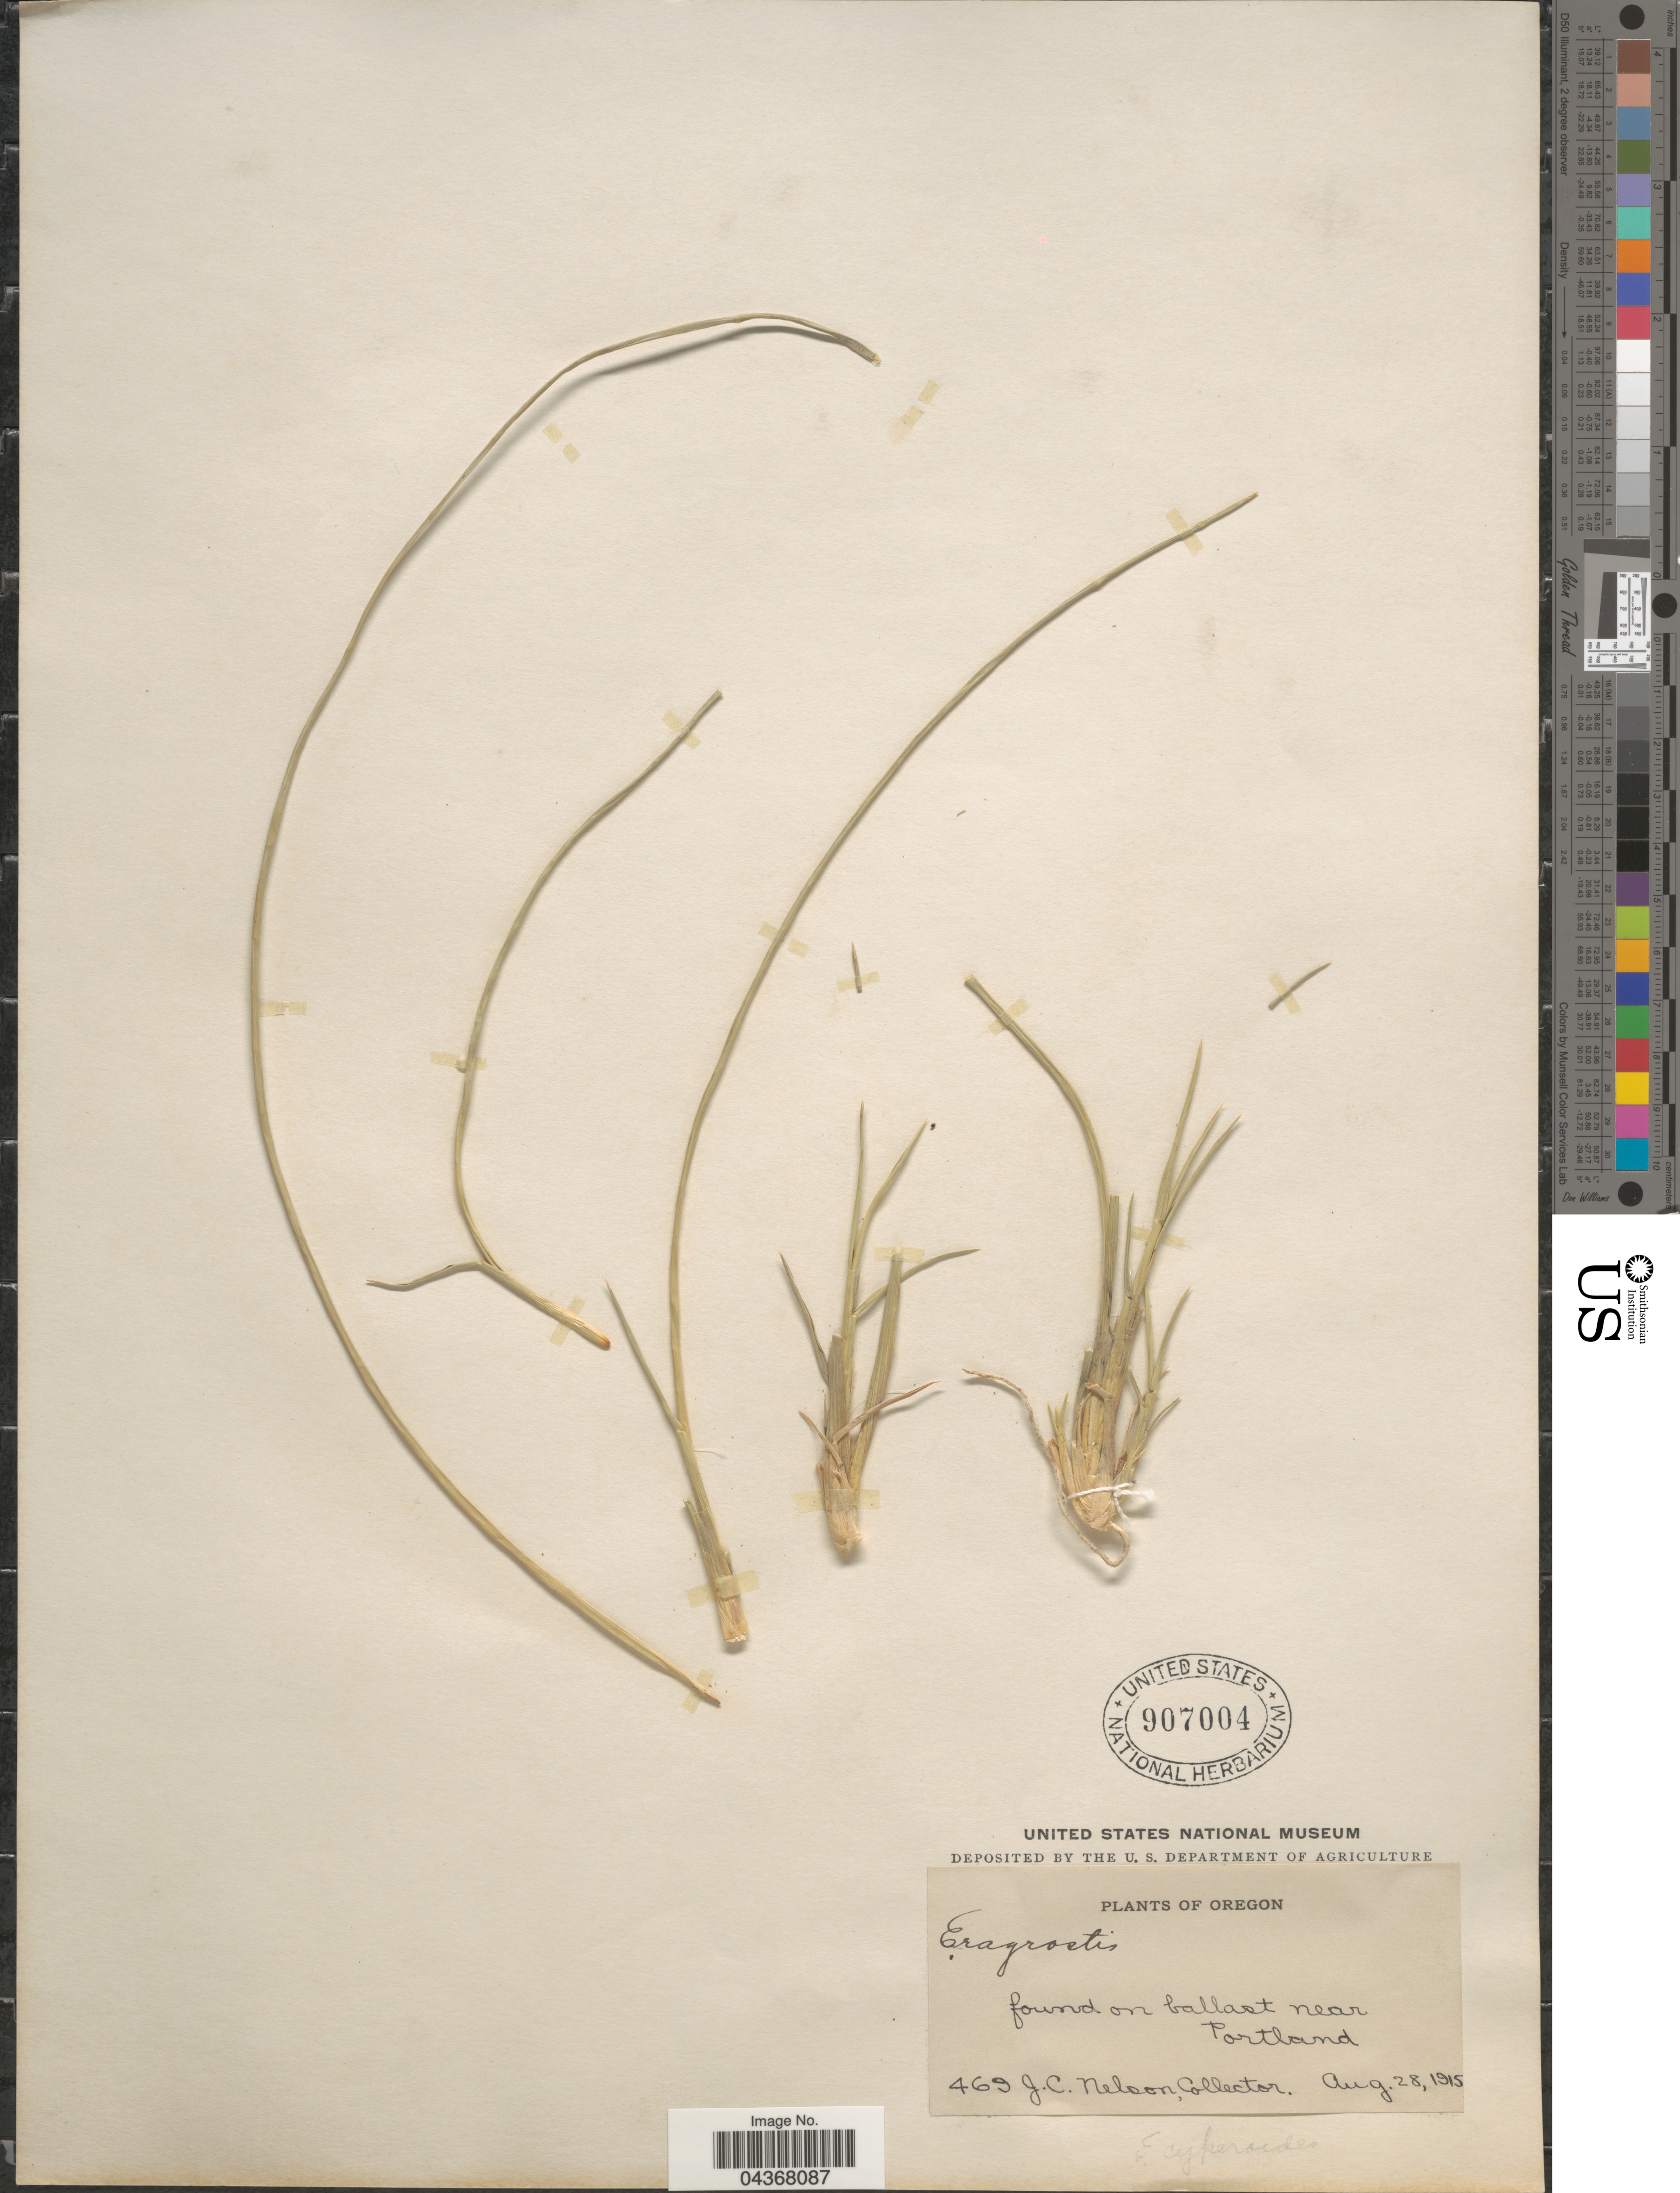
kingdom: Plantae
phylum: Tracheophyta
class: Liliopsida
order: Poales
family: Poaceae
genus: Eragrostis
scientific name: Eragrostis cyperoides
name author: (Thunb.) P. Beauv.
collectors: J. C. Nelson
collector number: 469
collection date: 1915-08-28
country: United States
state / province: Oregon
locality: Found on ballast near Portland.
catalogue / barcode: US 907004